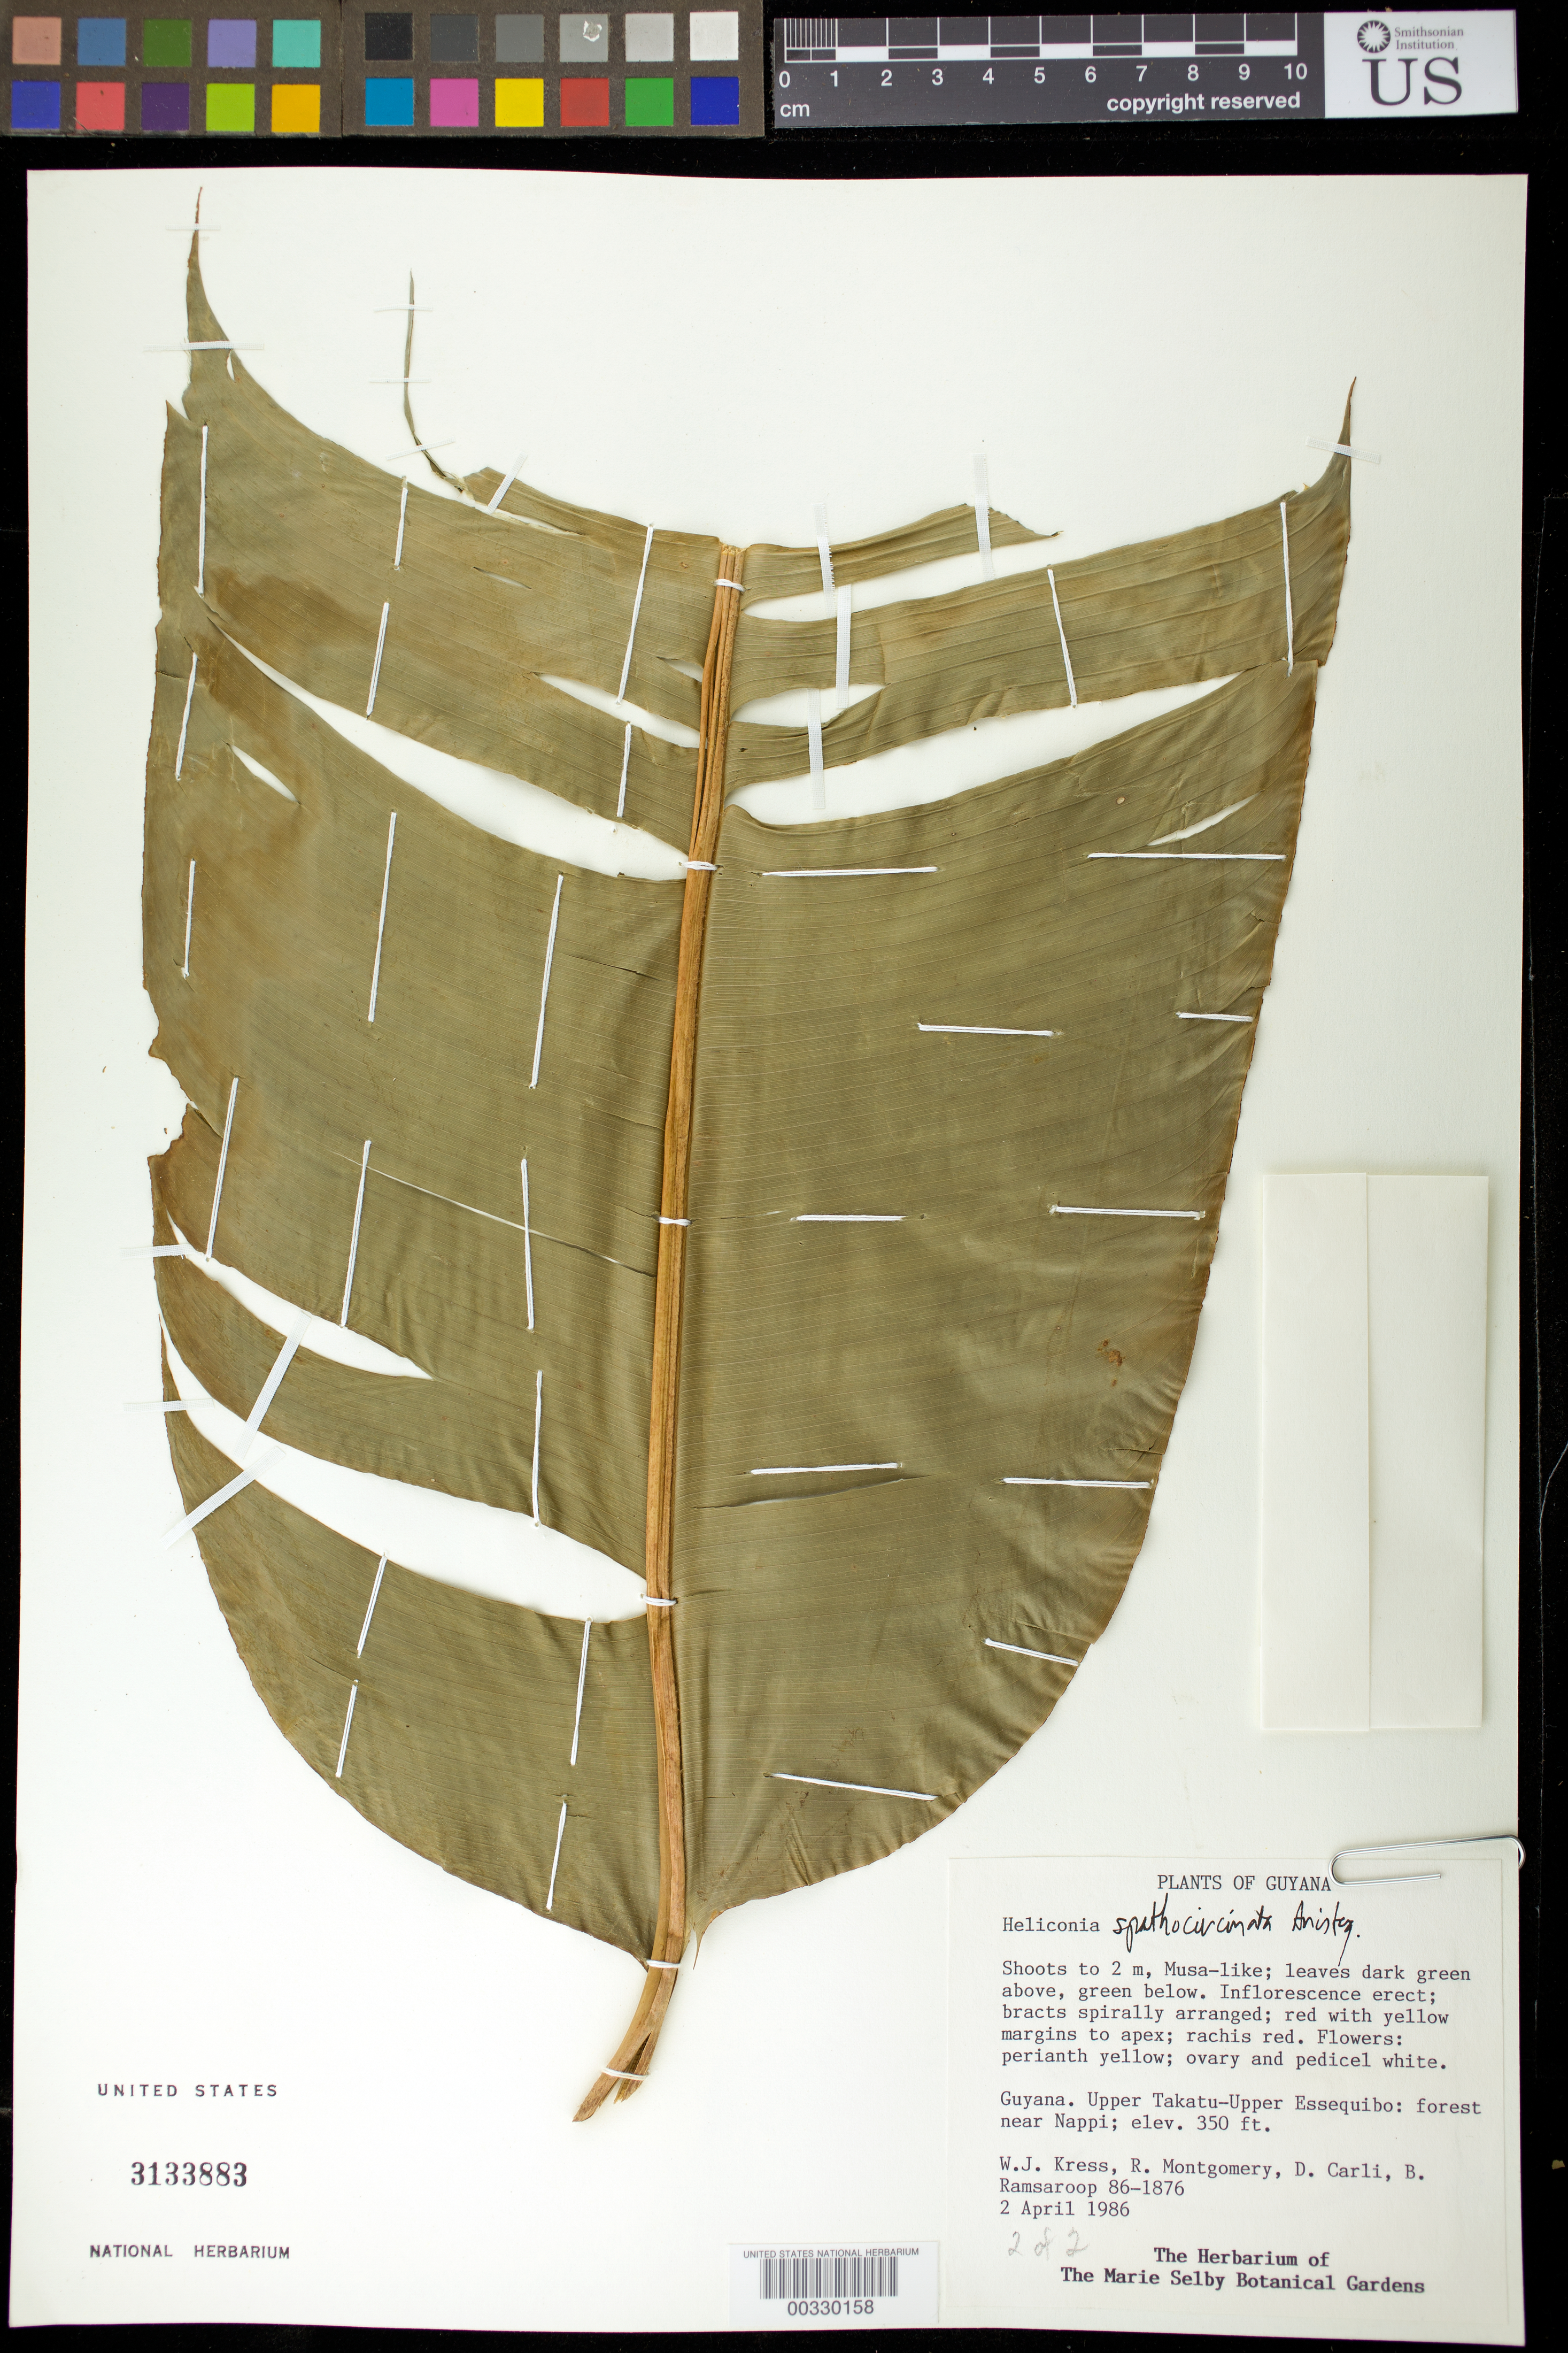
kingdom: Plantae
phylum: Tracheophyta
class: Liliopsida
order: Zingiberales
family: Heliconiaceae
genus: Heliconia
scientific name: Heliconia spathocircinata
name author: Aristeg.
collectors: W. J. Kress, R. Montgomery, D. Carli & B. Ramsaroop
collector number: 86-1876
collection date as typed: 02 Apr 1986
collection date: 1986-04-02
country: Guyana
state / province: U. Takutu-U. Essequibo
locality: Forest near nappi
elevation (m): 107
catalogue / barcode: US 3133883